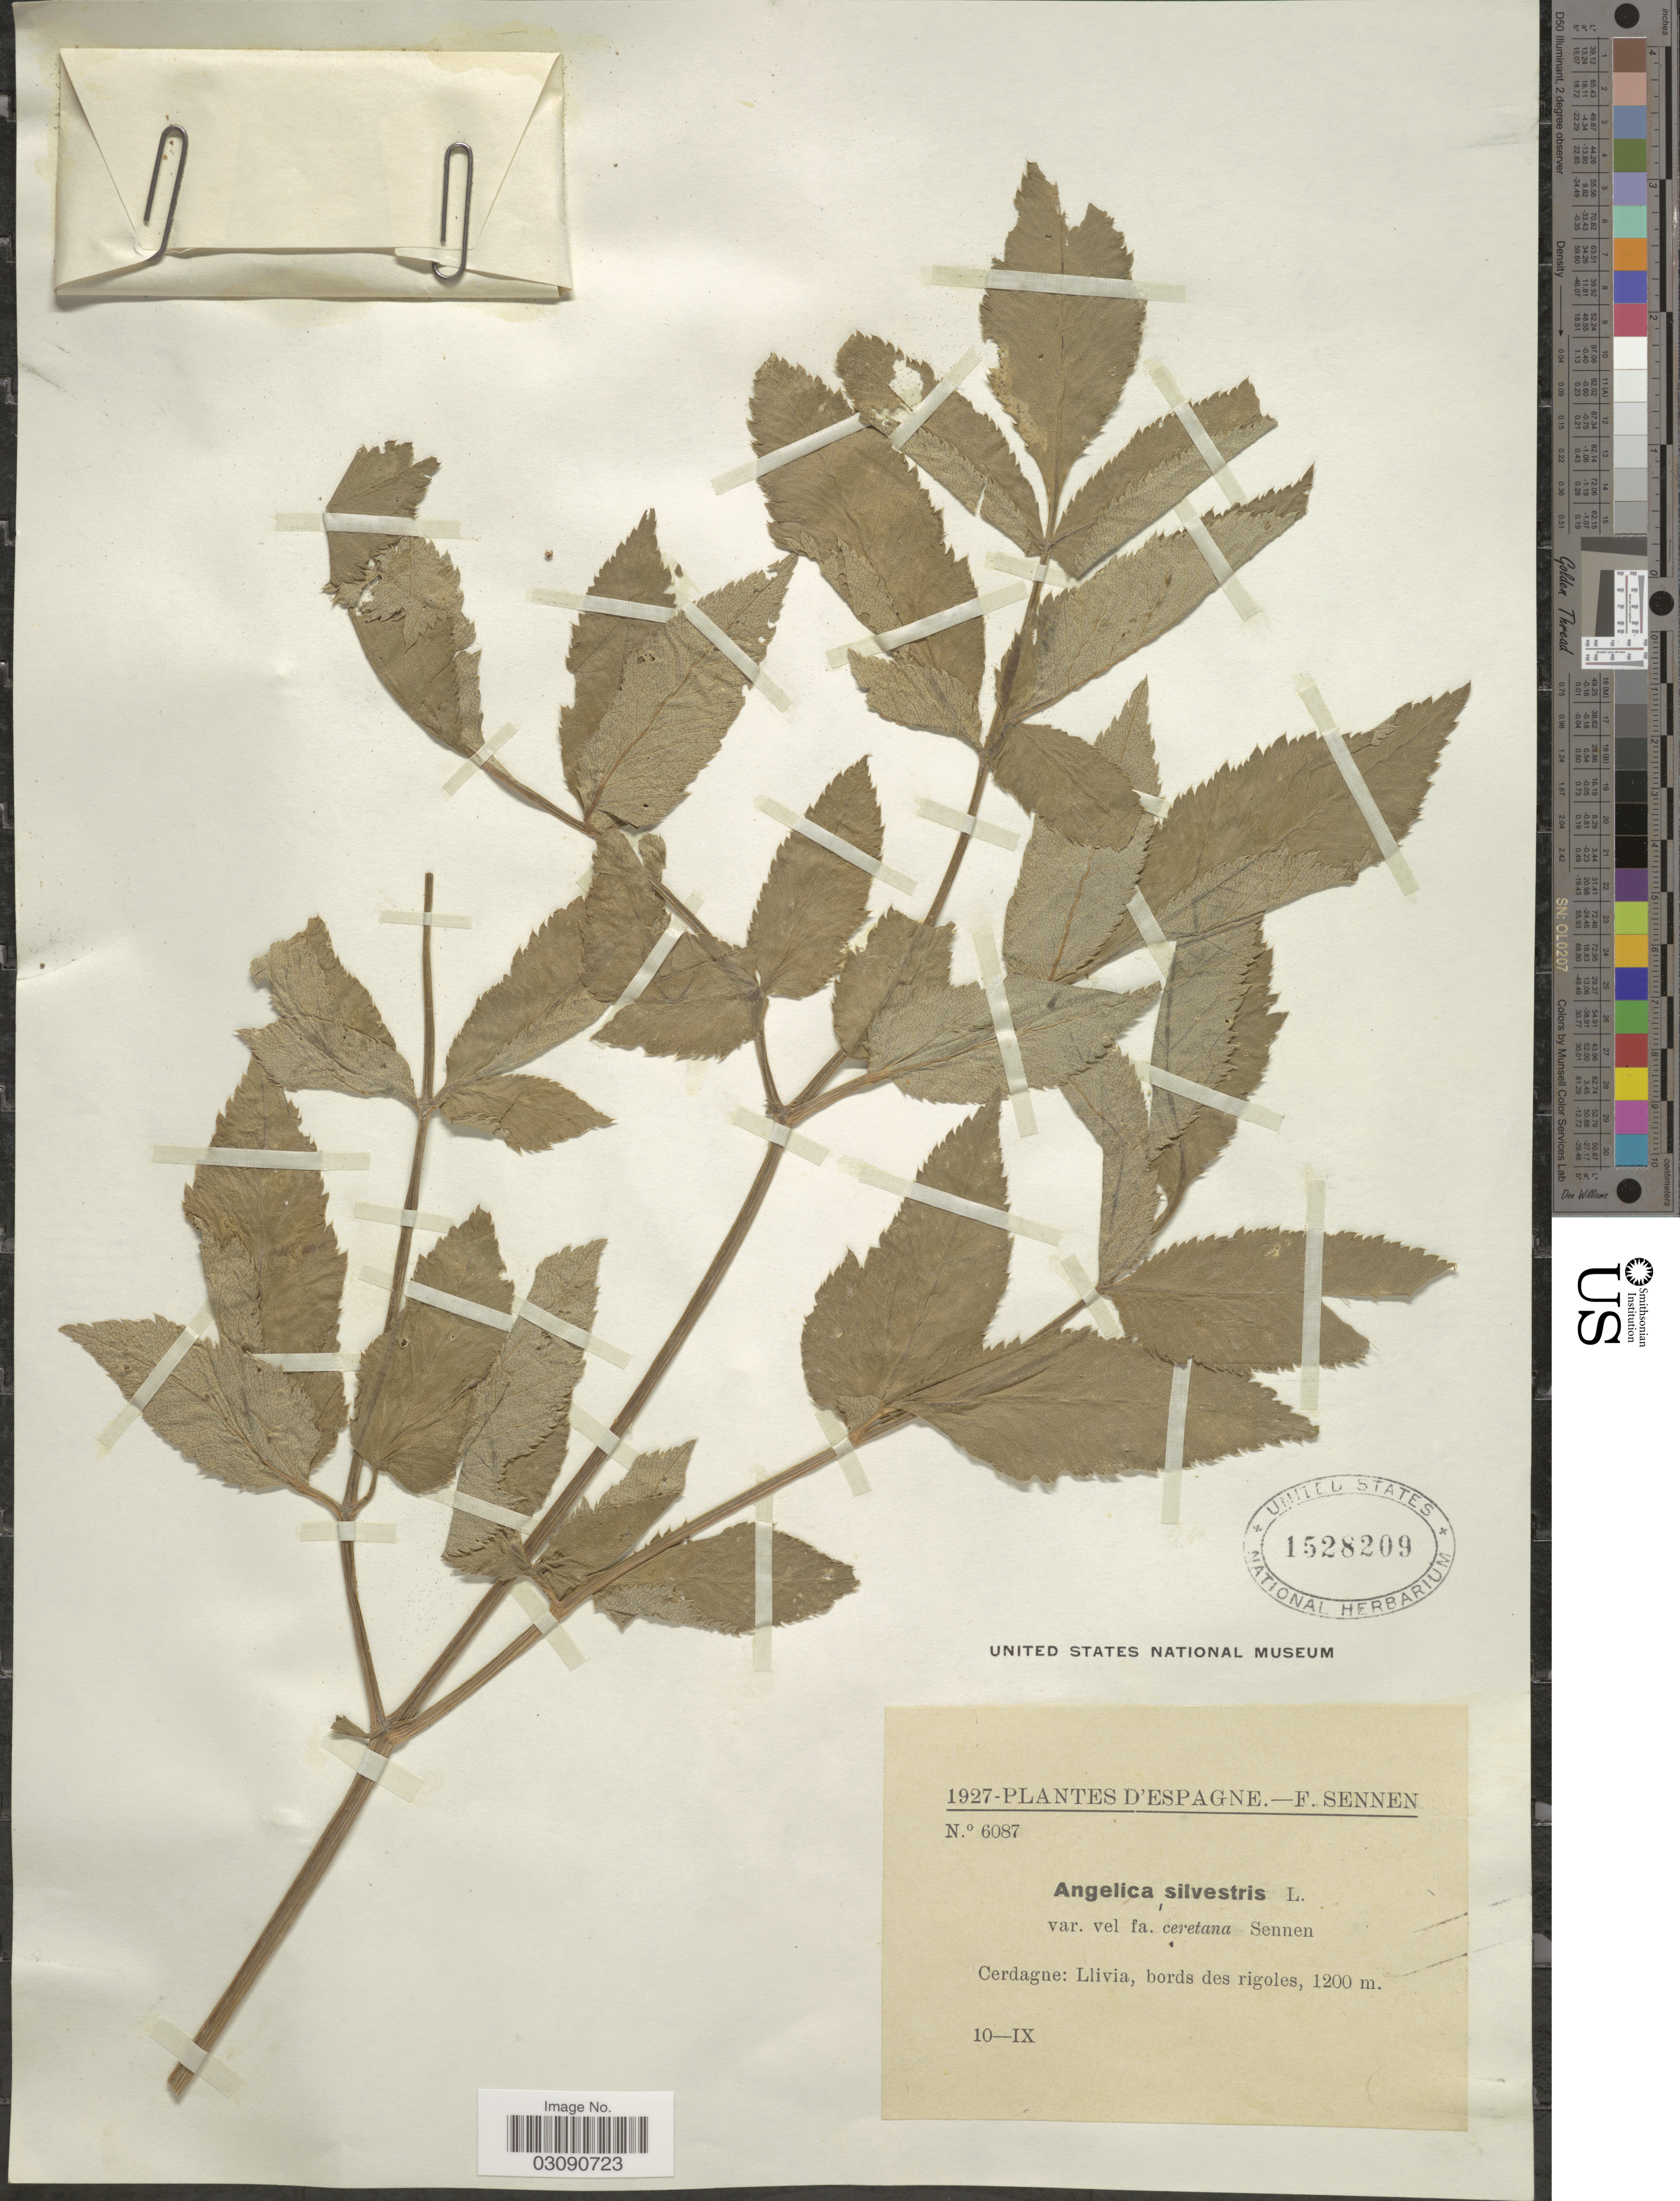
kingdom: Plantae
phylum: Tracheophyta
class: Magnoliopsida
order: Apiales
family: Apiaceae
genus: Angelica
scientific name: Angelica sylvestris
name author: L.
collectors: E. Sennen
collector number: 6087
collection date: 1927-09-10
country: Spain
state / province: Islas Baleares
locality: Cerdagne: llivia, bords des rigoles.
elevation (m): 1200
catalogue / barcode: US 1528209